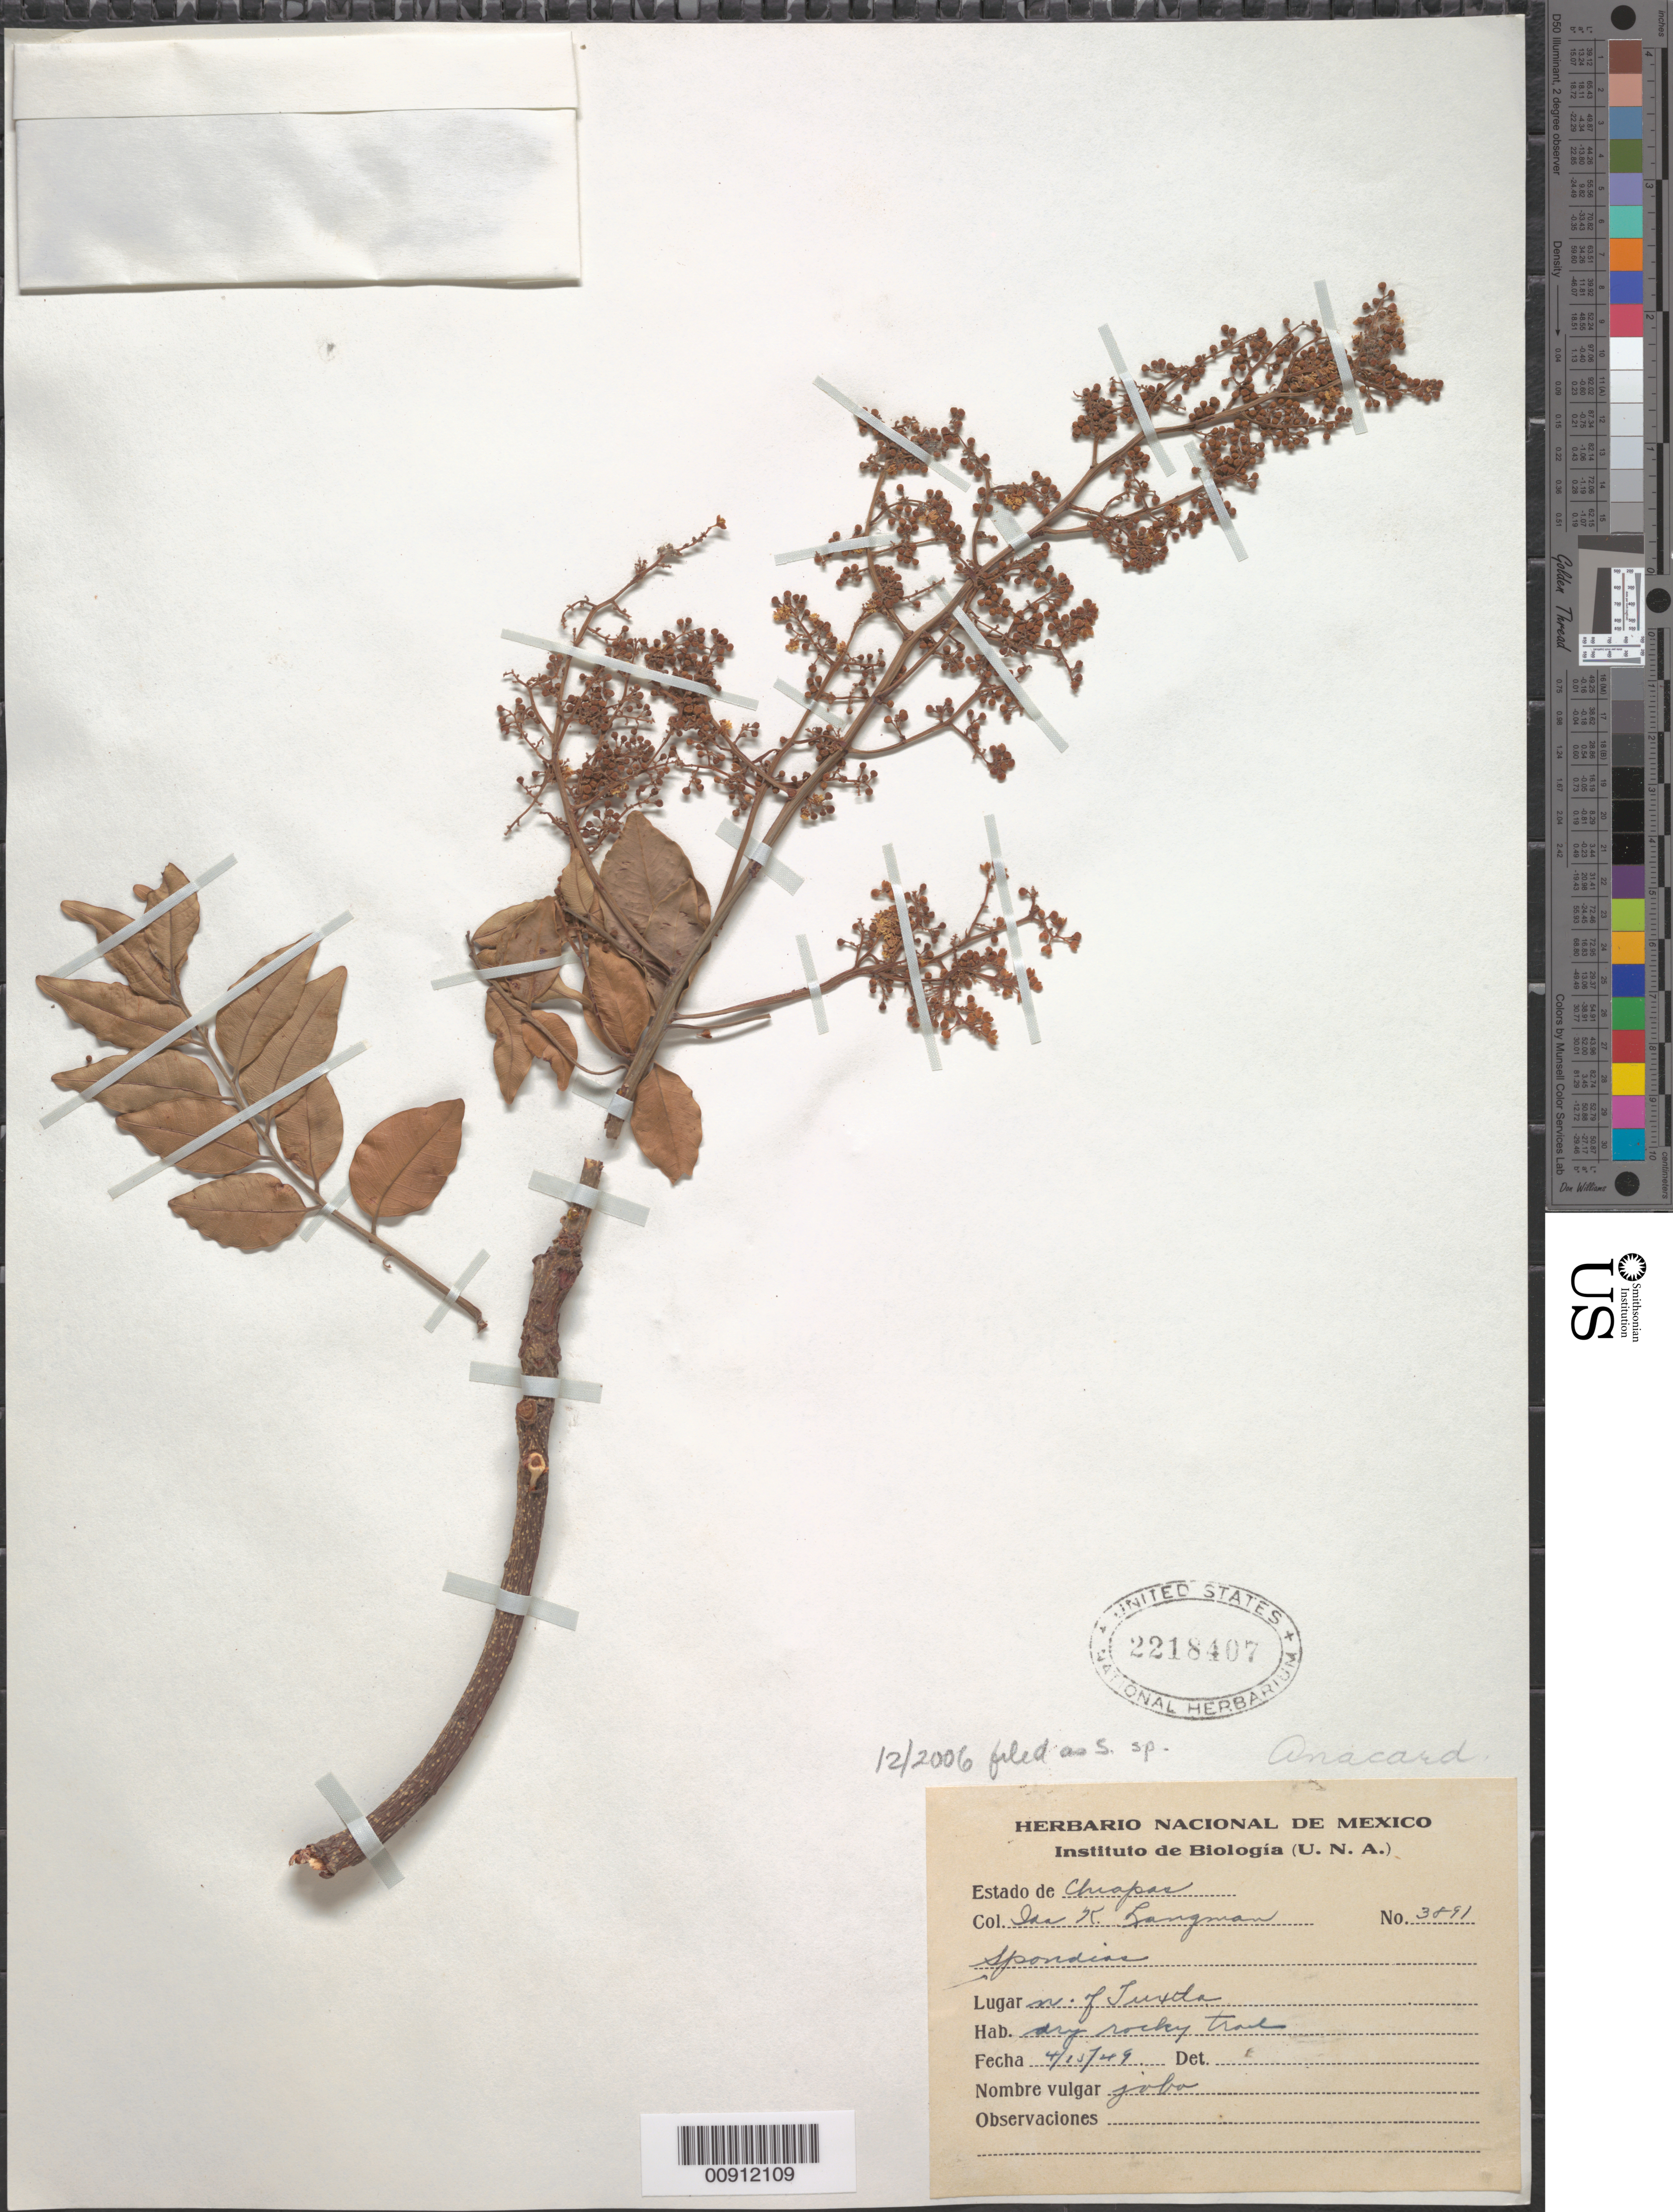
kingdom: Plantae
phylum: Tracheophyta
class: Magnoliopsida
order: Sapindales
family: Anacardiaceae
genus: Spondias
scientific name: Spondias mombin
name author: L.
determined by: Mitchell, John D.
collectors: I. K. Langman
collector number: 3891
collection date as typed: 15 Apr 1949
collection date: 1949-04-15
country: Mexico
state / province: Chiapas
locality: N of Tuxtla, Chiapas.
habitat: Dry rocky trail.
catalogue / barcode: US 2218407